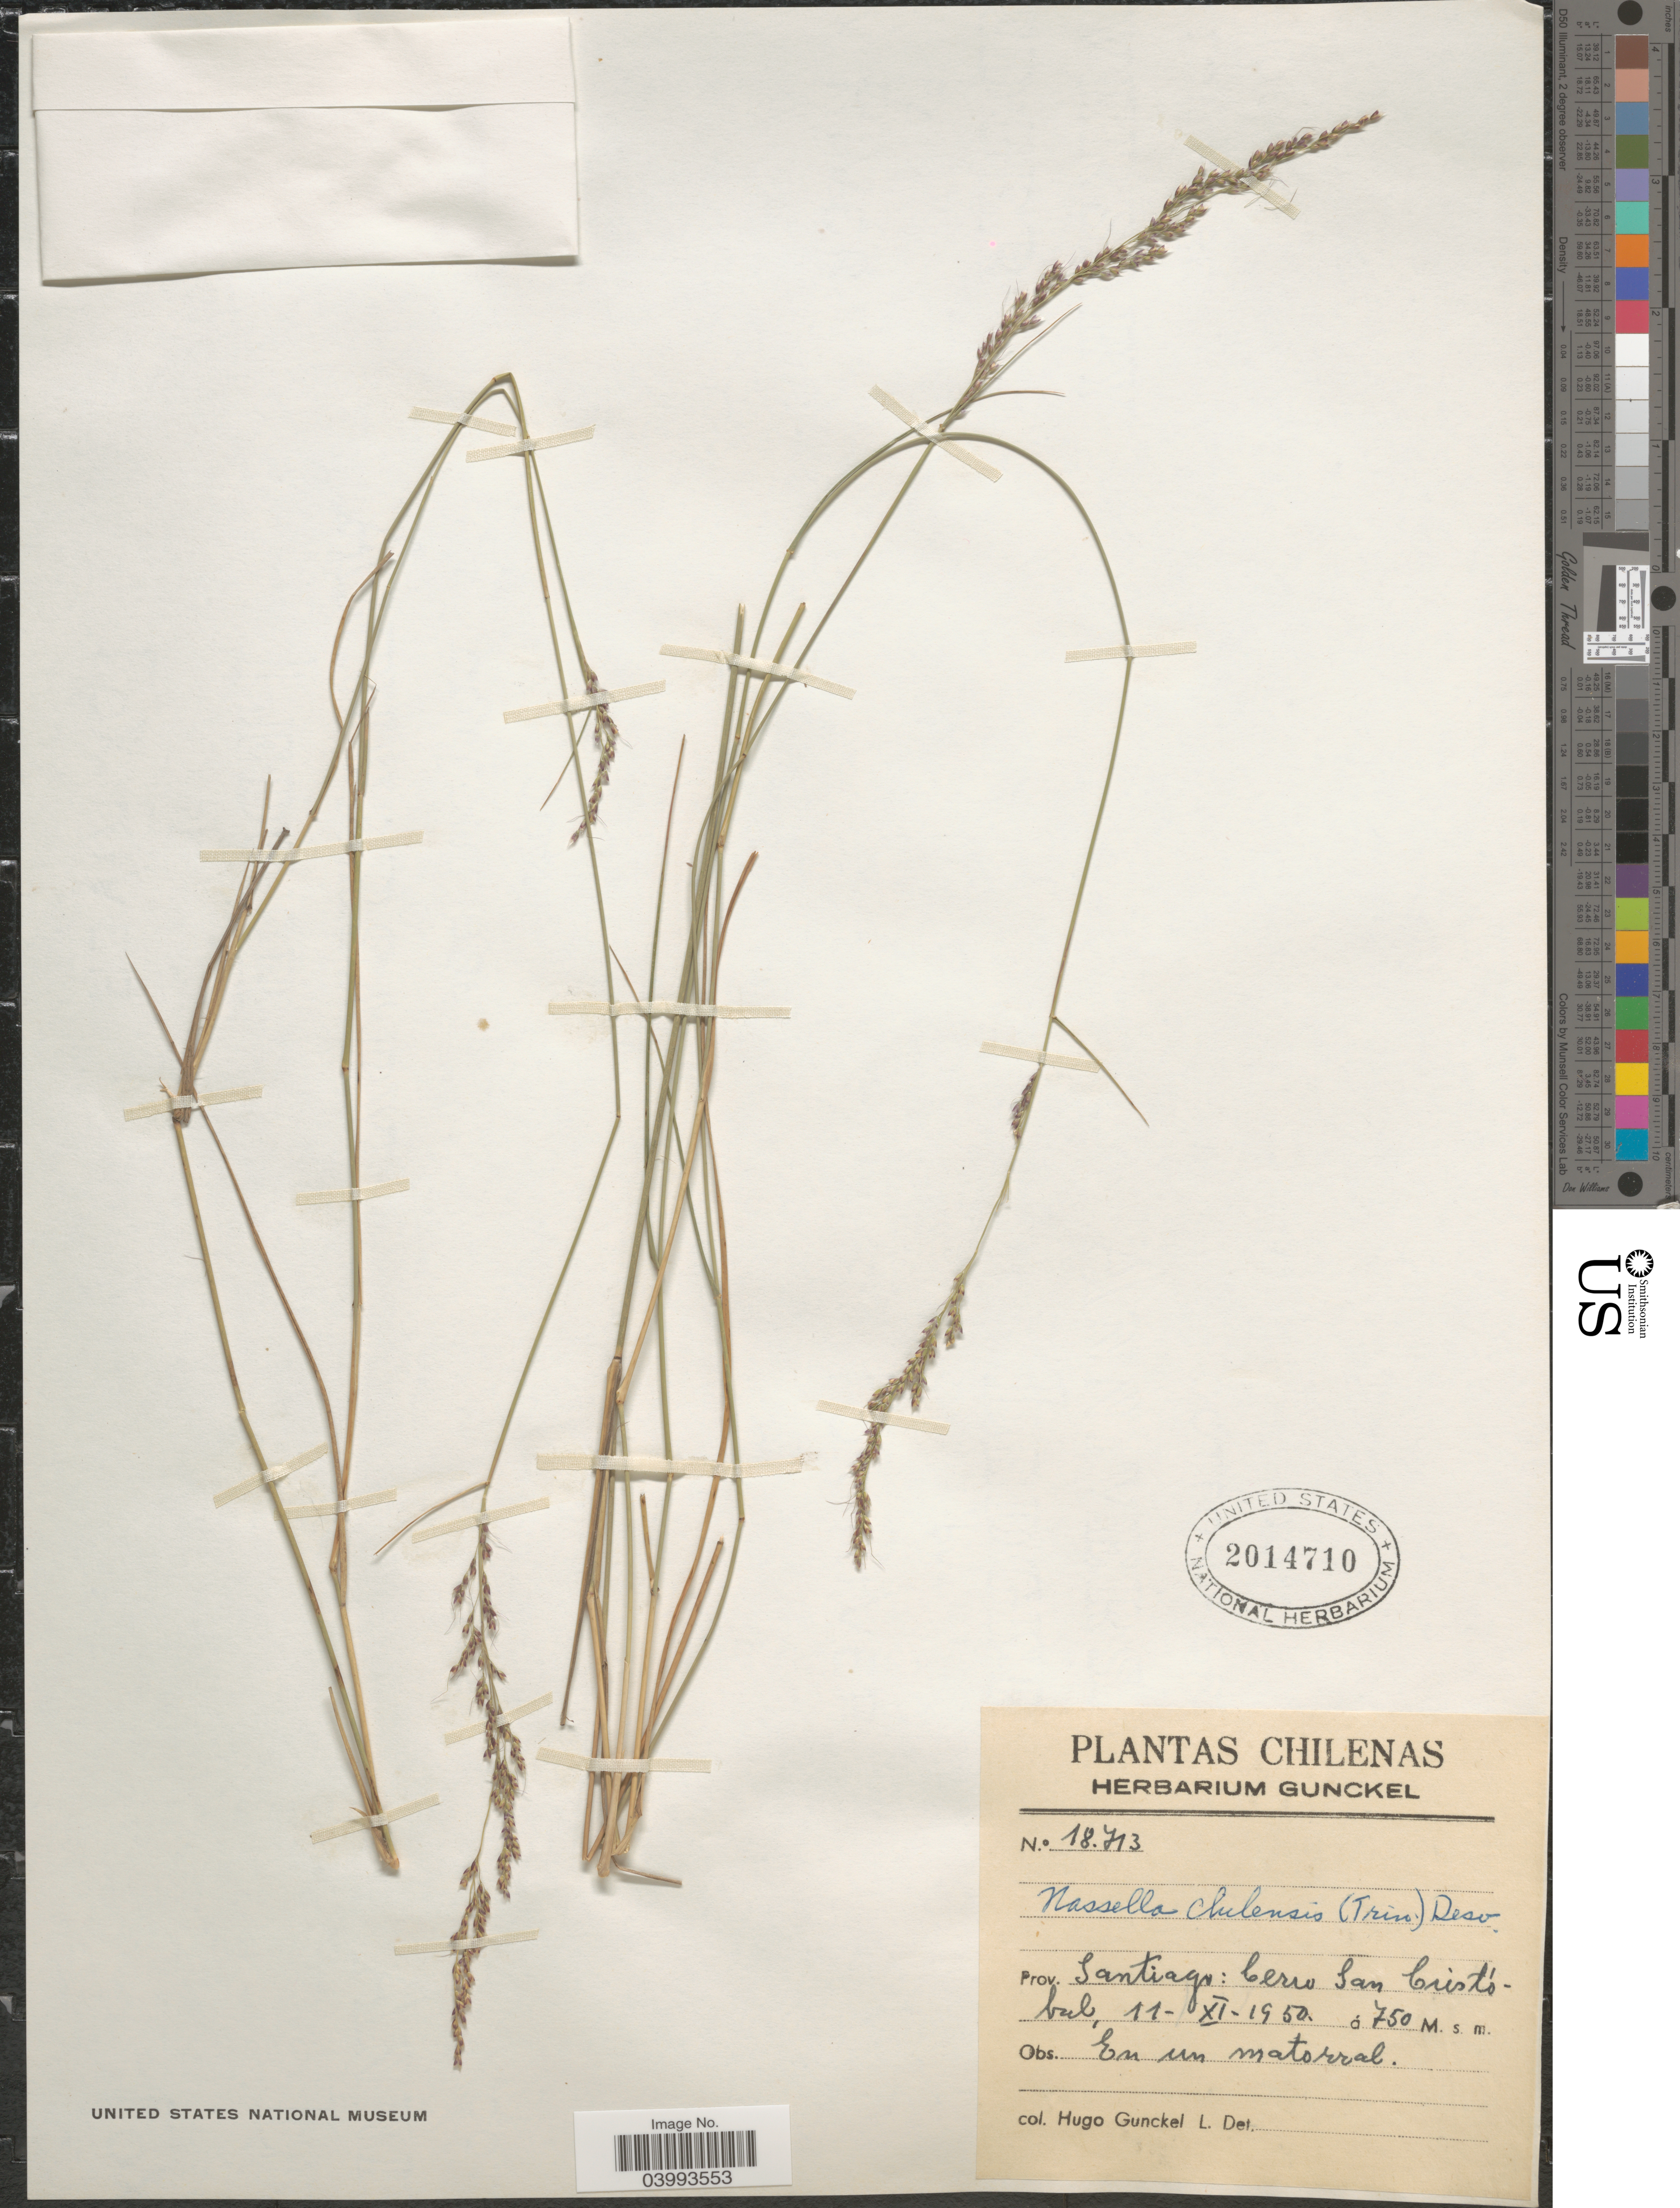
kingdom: Plantae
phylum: Tracheophyta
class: Liliopsida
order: Poales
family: Poaceae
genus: Nassella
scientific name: Nassella chilensis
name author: (Trin.) É. Desv.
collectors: H. Gunckel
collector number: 18713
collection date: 1950-11-11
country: Chile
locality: Prov. Santiago: Cerro San Cristóbal.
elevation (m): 750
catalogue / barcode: US 2014710